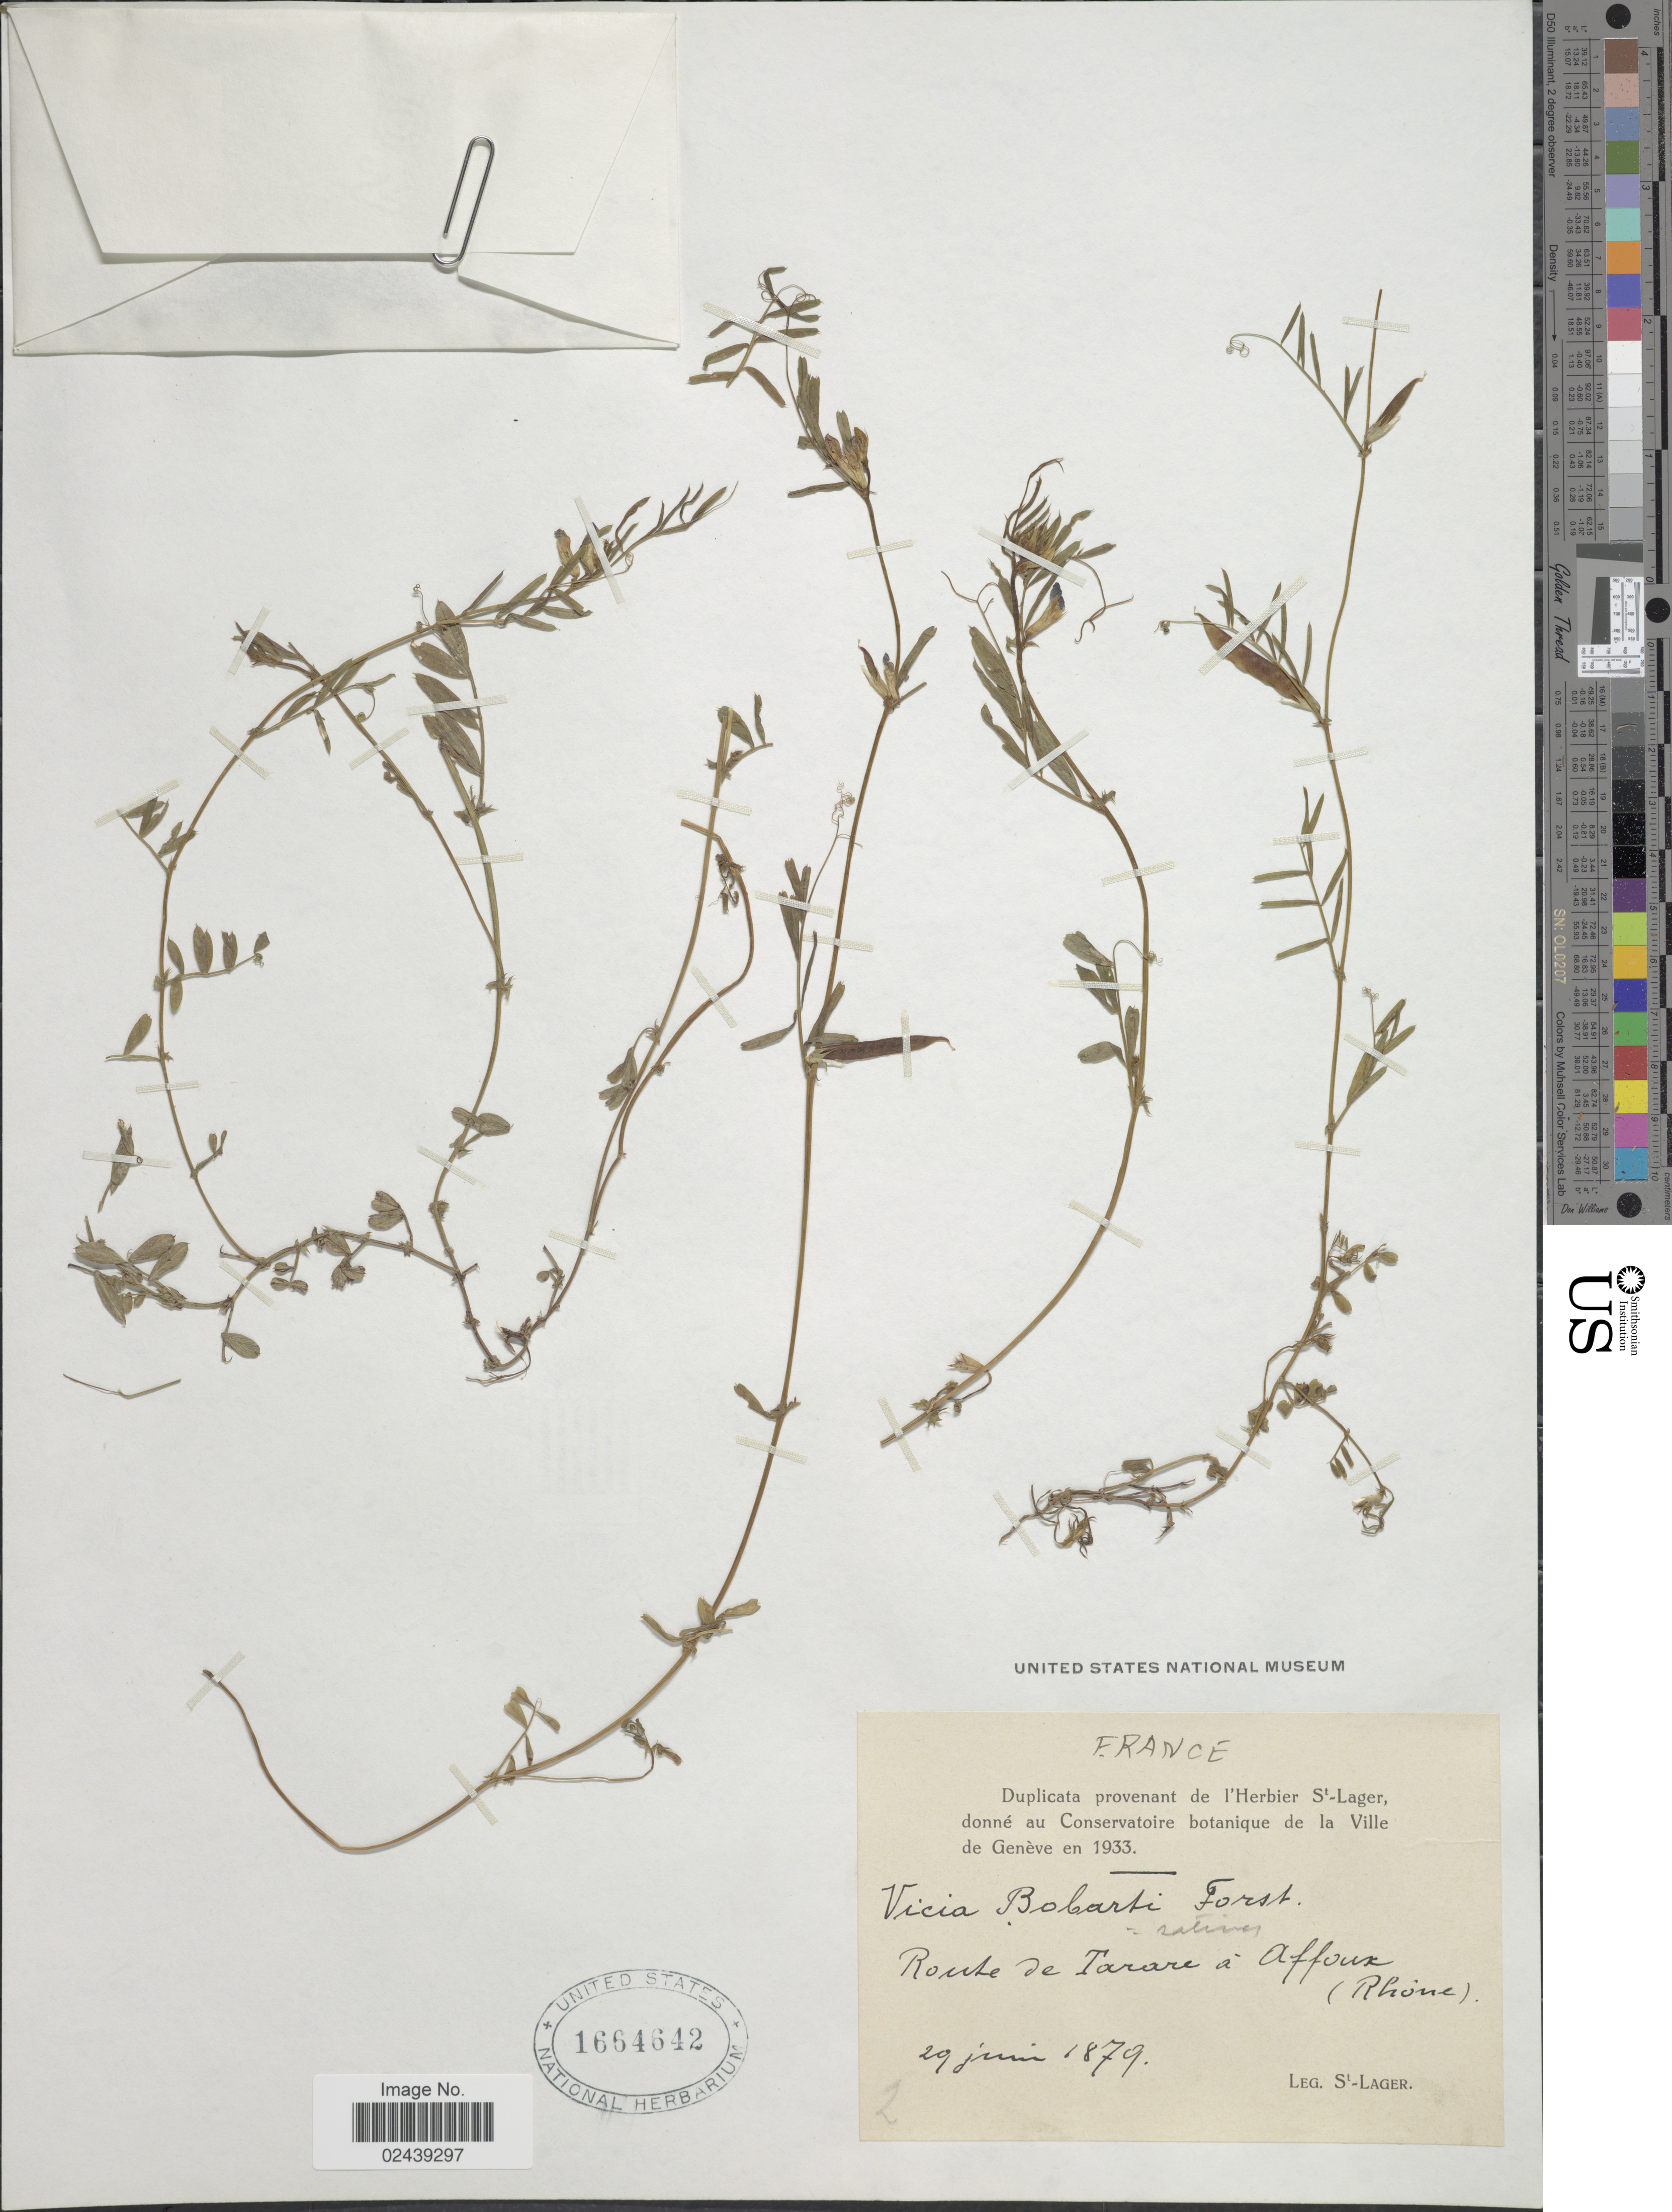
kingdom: Plantae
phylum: Tracheophyta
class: Magnoliopsida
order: Fabales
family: Fabaceae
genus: Vicia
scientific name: Vicia sativa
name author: L.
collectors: -. St. Lager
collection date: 1879-06-29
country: France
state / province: Auvergne-Rhône-Alpes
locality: Route de Tarare a Affoux (Rhone)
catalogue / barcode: US 1664642